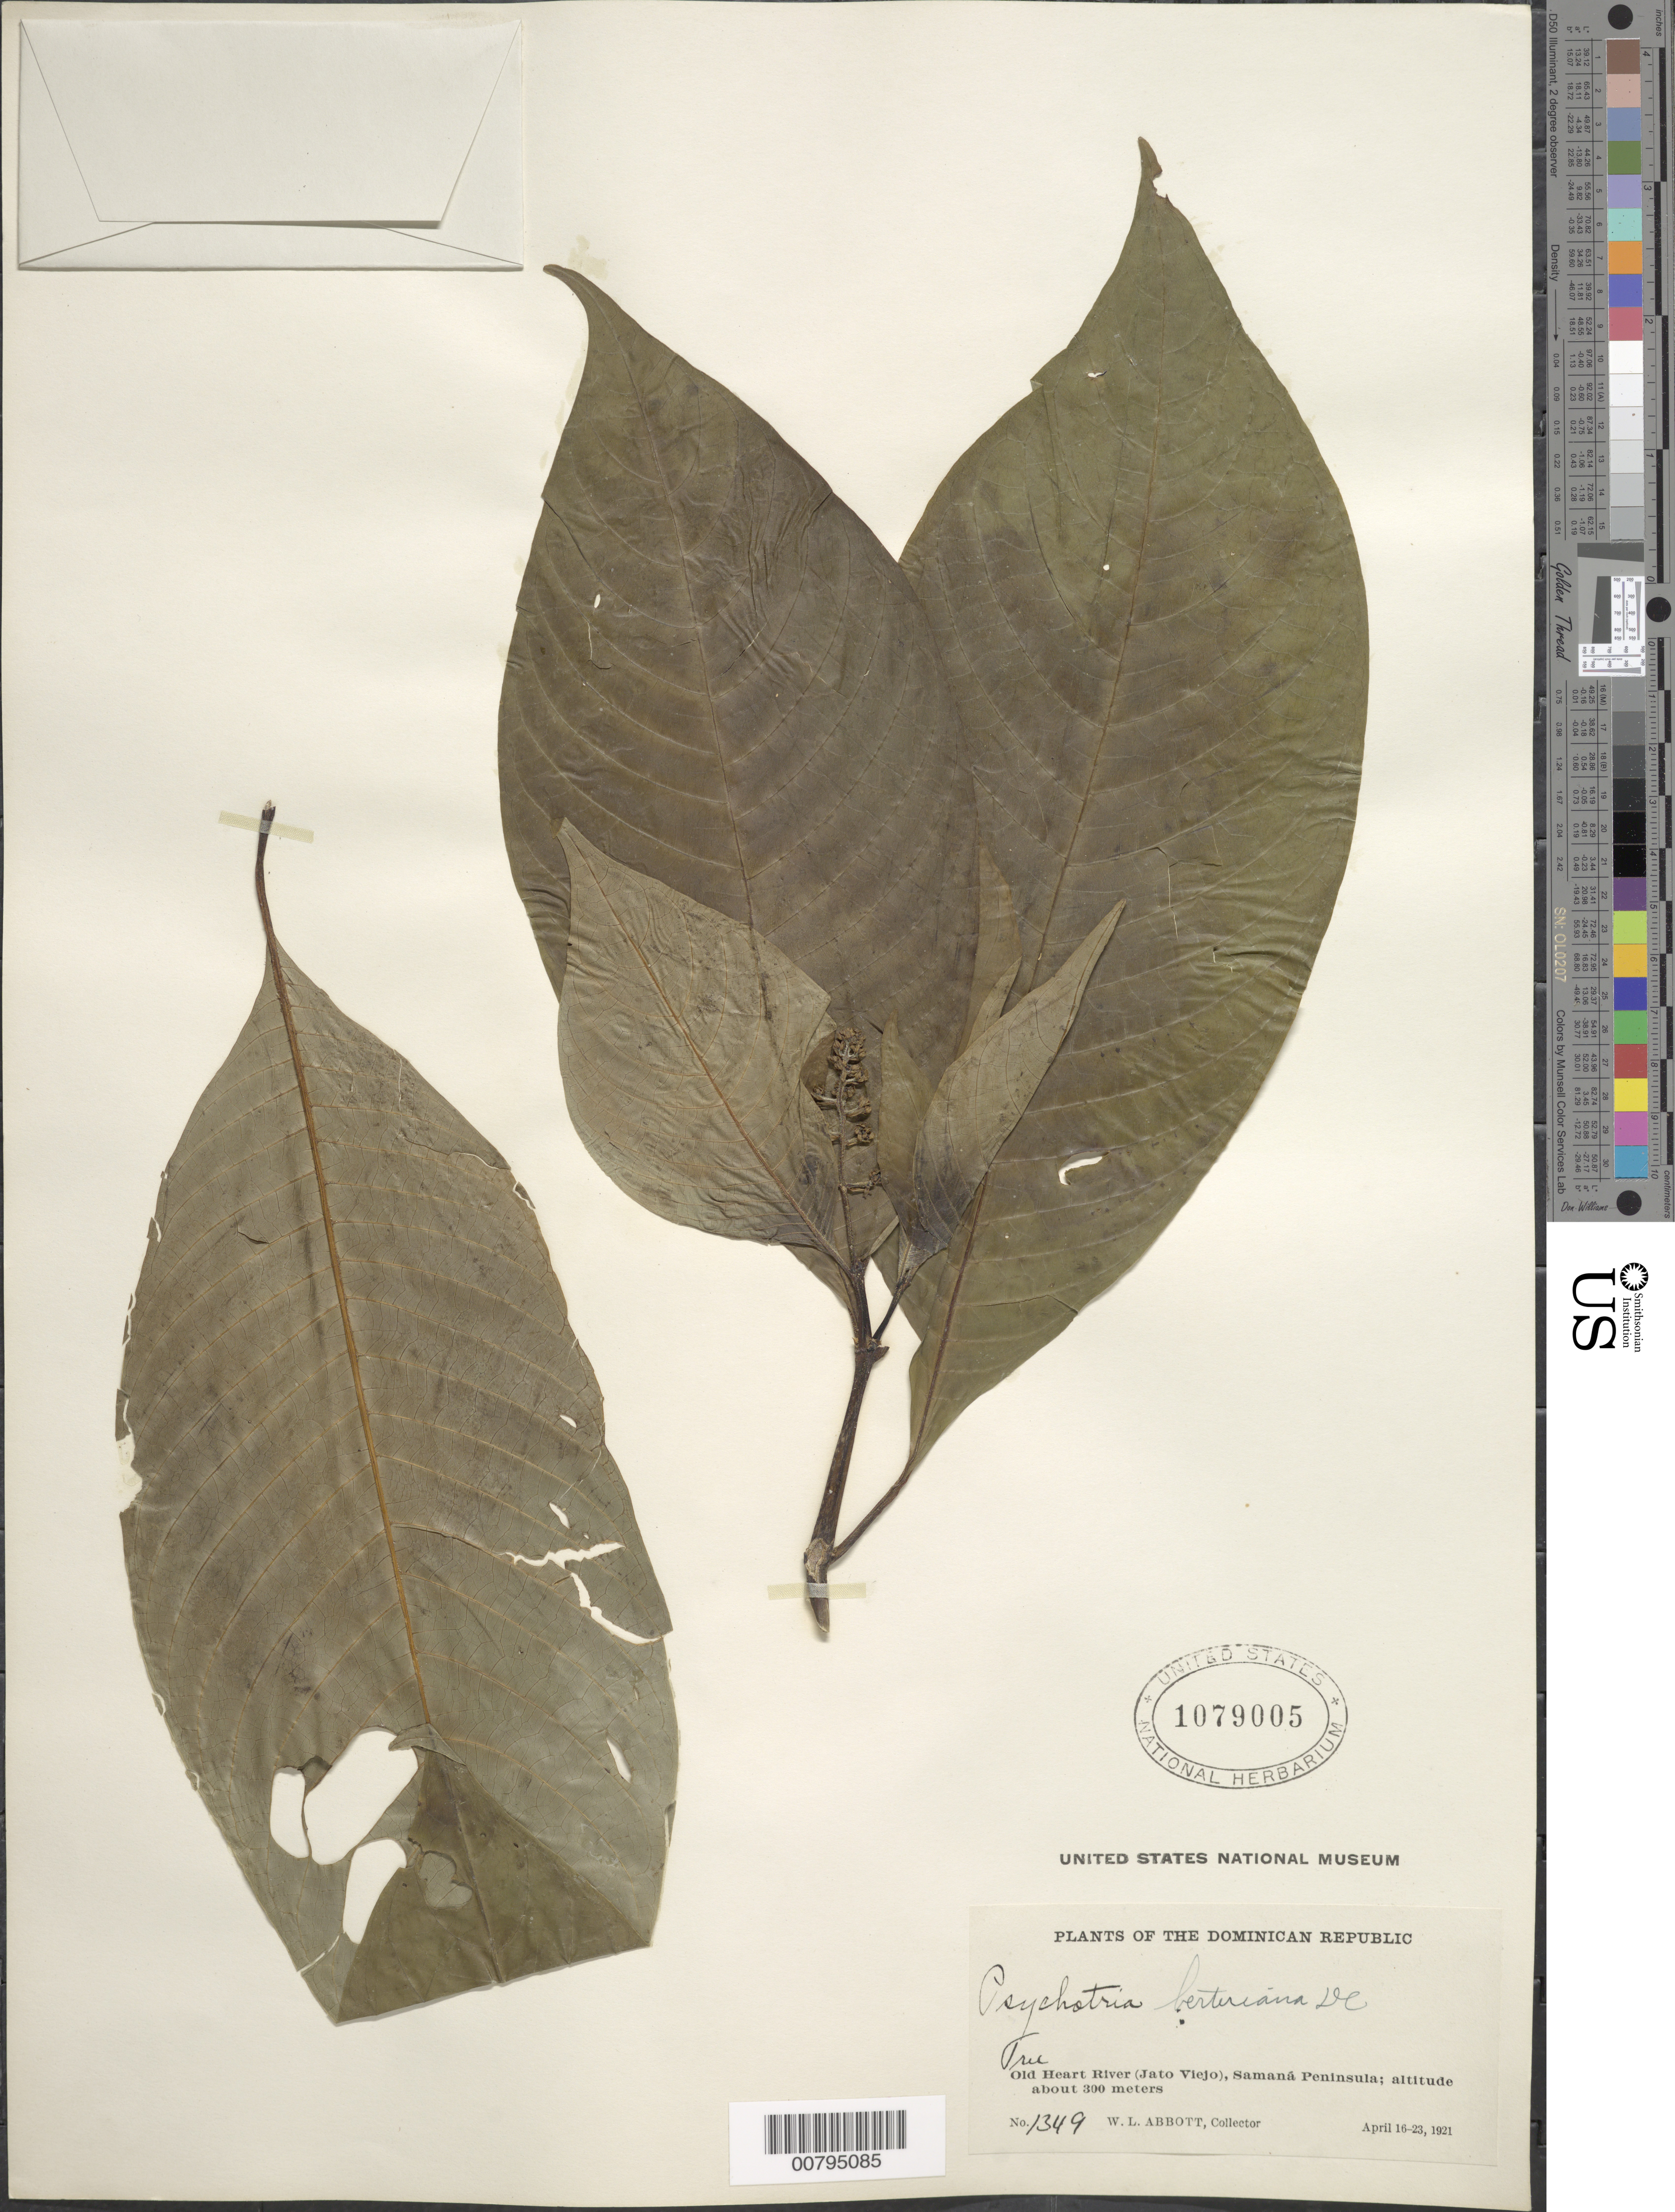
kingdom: Plantae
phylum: Tracheophyta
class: Magnoliopsida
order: Gentianales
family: Rubiaceae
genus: Psychotria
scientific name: Psychotria berteroana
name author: DC.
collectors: W. L. Abbott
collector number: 1349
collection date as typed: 16 Apr 1921 to 23 Apr 1921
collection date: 1921-04-16/1921-04-23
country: Dominican Republic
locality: Old Heart River (Jato Viego), Samana Peninsula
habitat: Near river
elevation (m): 300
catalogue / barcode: US 1079005